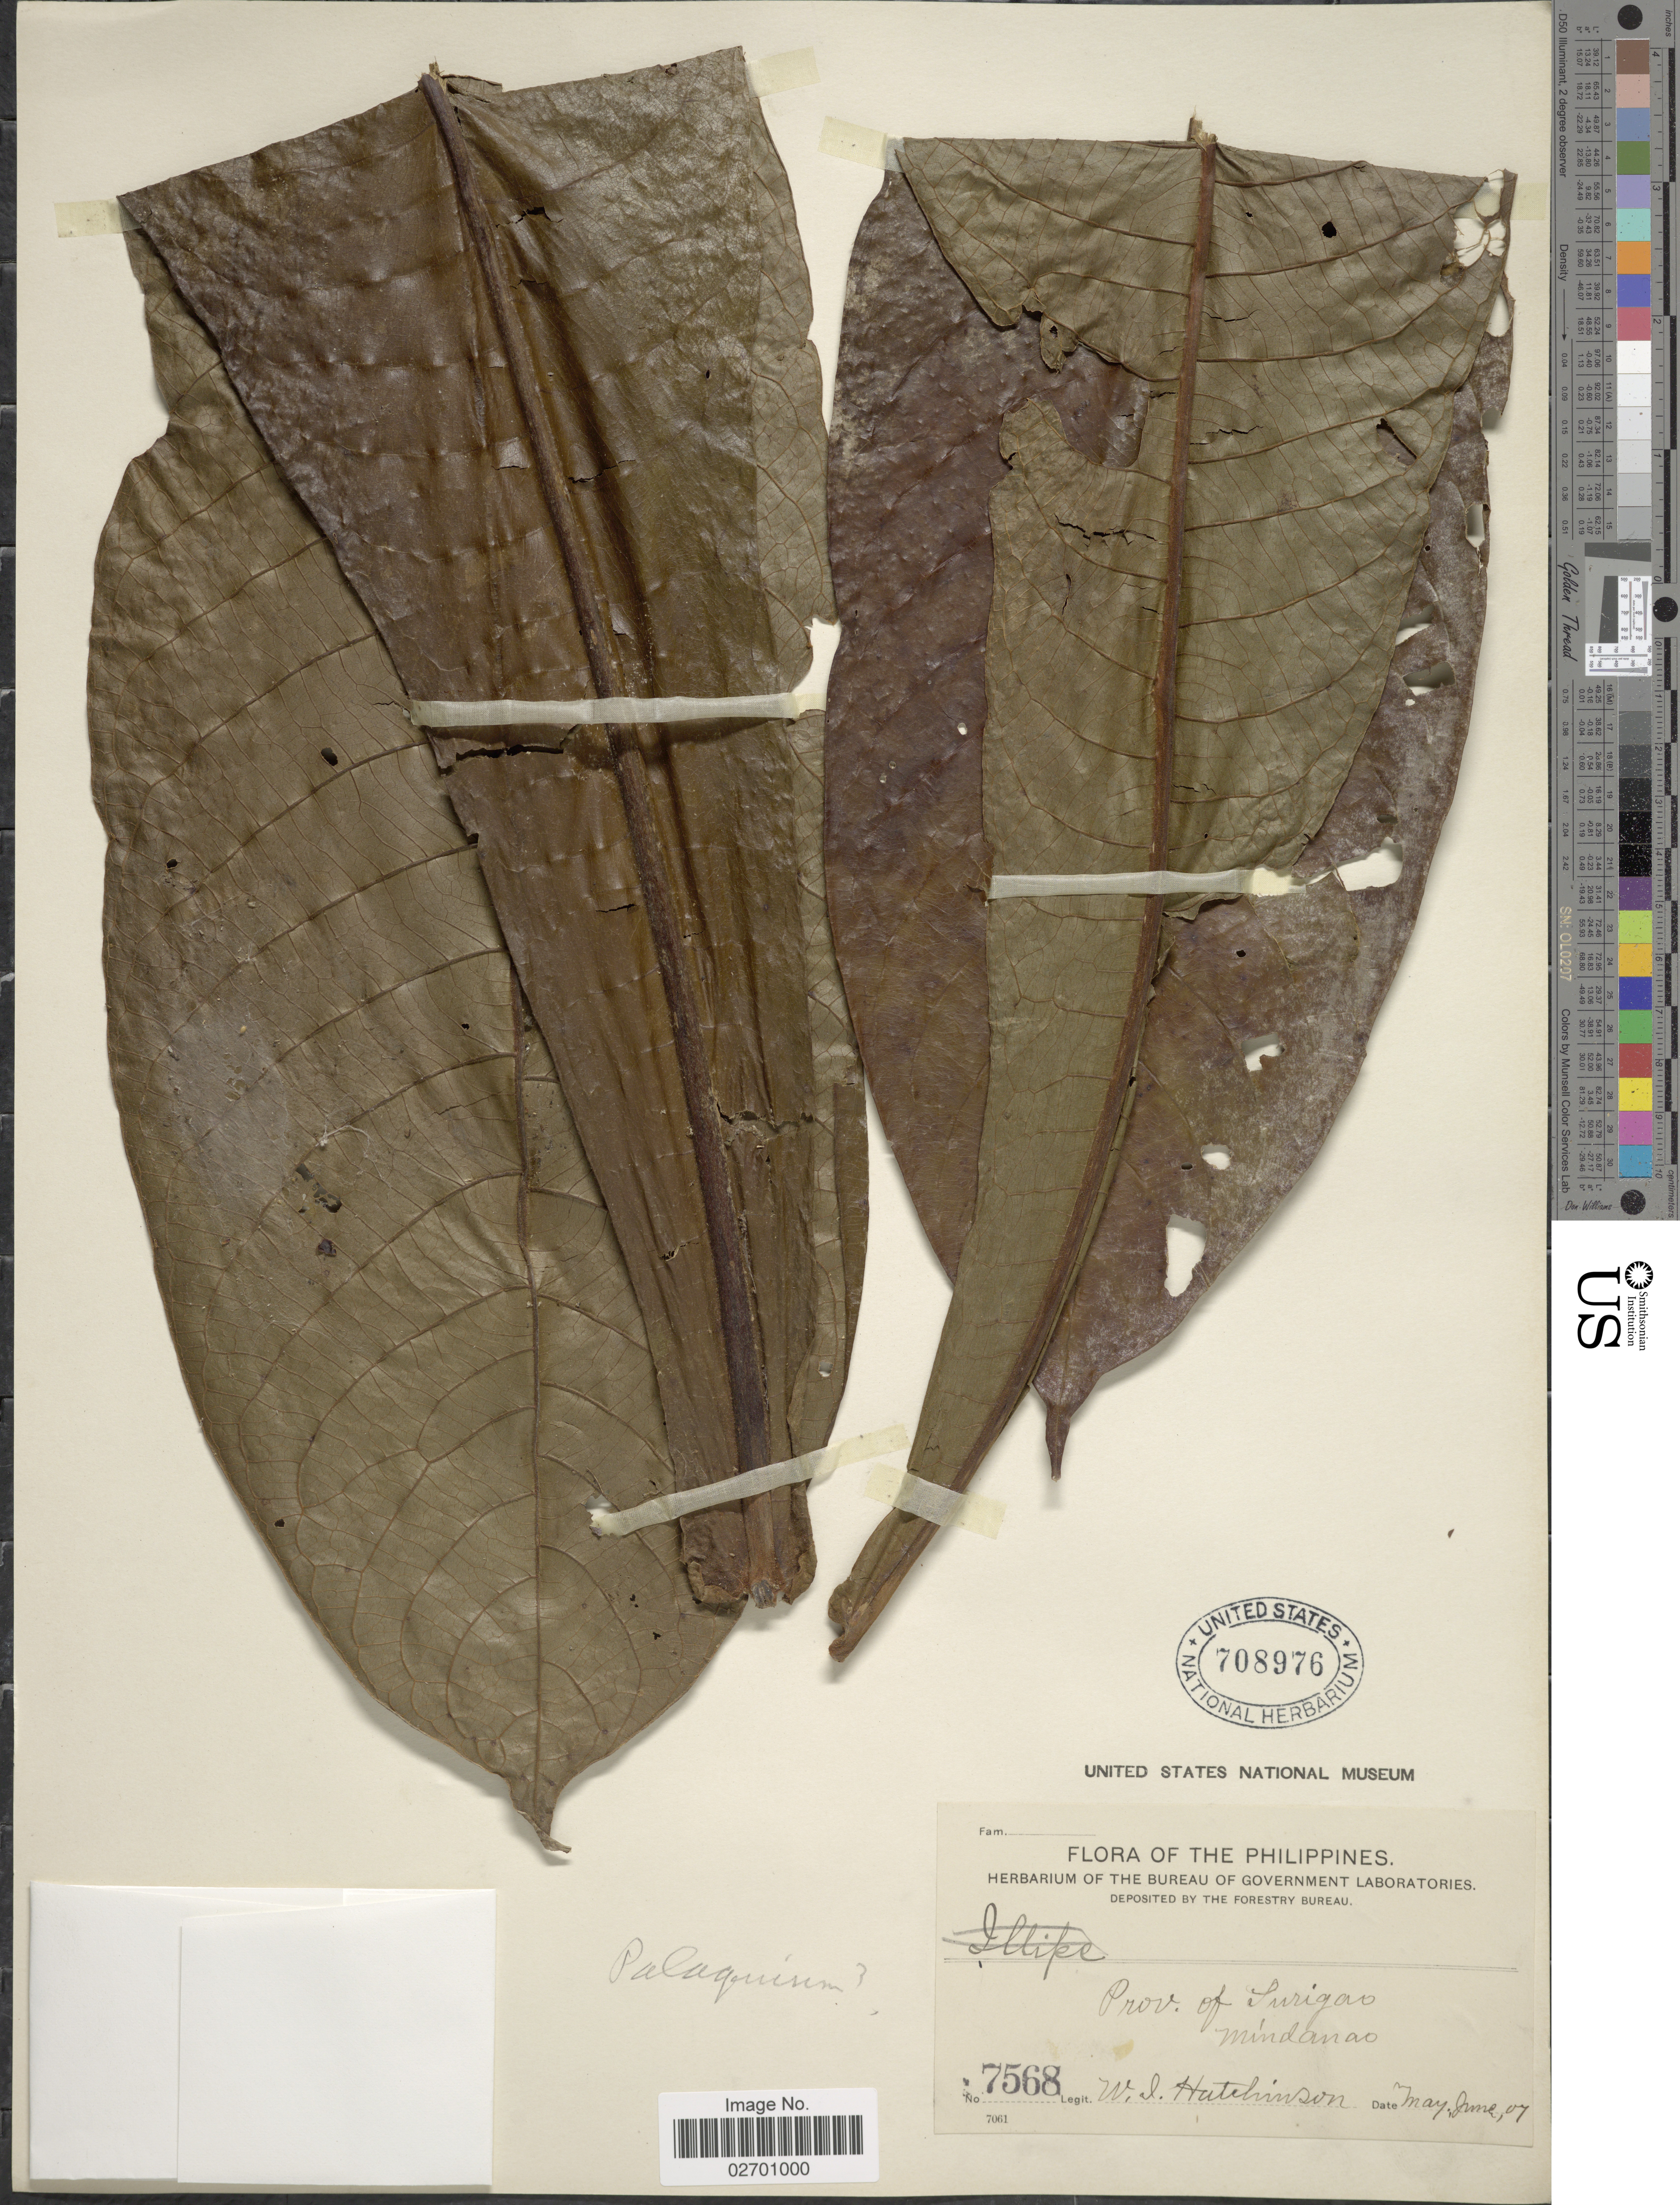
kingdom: Plantae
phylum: Tracheophyta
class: Magnoliopsida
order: Ericales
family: Sapotaceae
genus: Palaquium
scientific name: Palaquium sp.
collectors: W. I. Hutchinson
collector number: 7568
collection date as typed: Transcribed d/m/y: /5/07 to /6/07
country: Philippines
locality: Prov. of Surigao, Mindanao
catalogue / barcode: US 708976